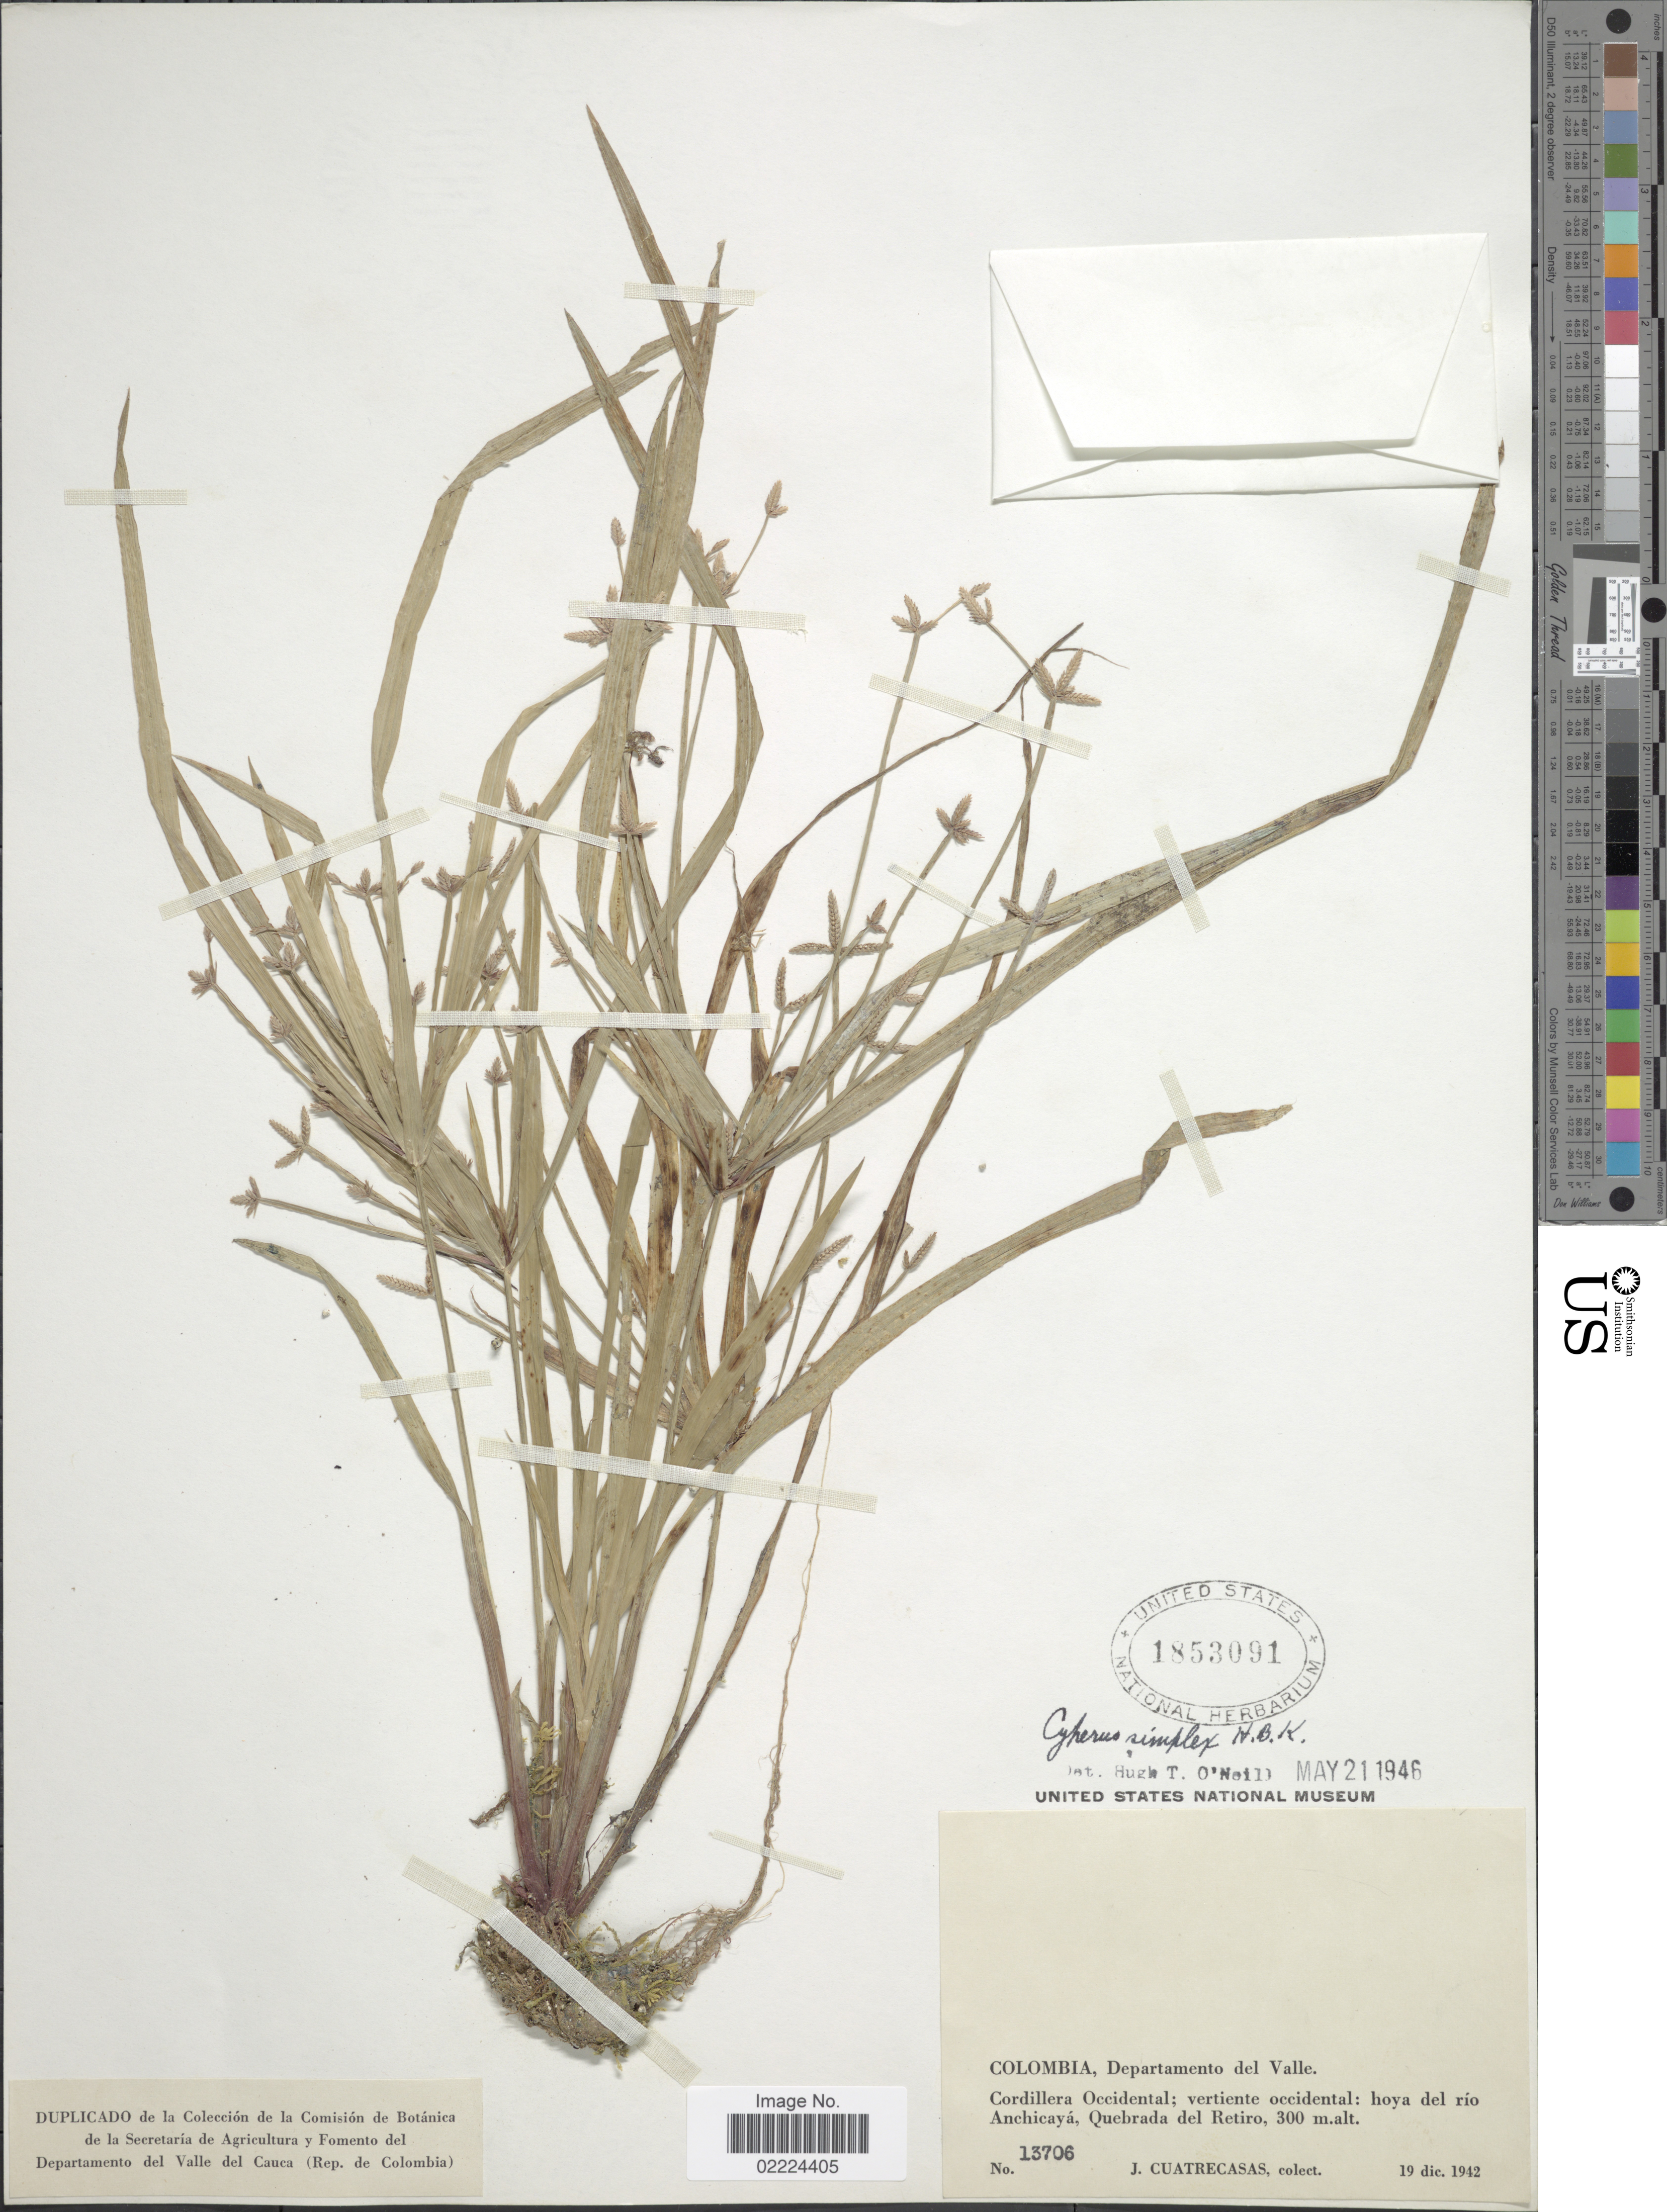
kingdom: Plantae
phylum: Tracheophyta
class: Liliopsida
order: Poales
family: Cyperaceae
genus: Cyperus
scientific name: Cyperus simplex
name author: Kunth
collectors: J. Cuatrecasas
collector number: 13706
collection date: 1942-12-19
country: Colombia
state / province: Valle del Cauca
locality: Departamento del Valle, Cordillera Occidental; vertiente occidental: hoya del rio Anchicaya, Quebrada del Retiro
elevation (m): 300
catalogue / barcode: US 1853091